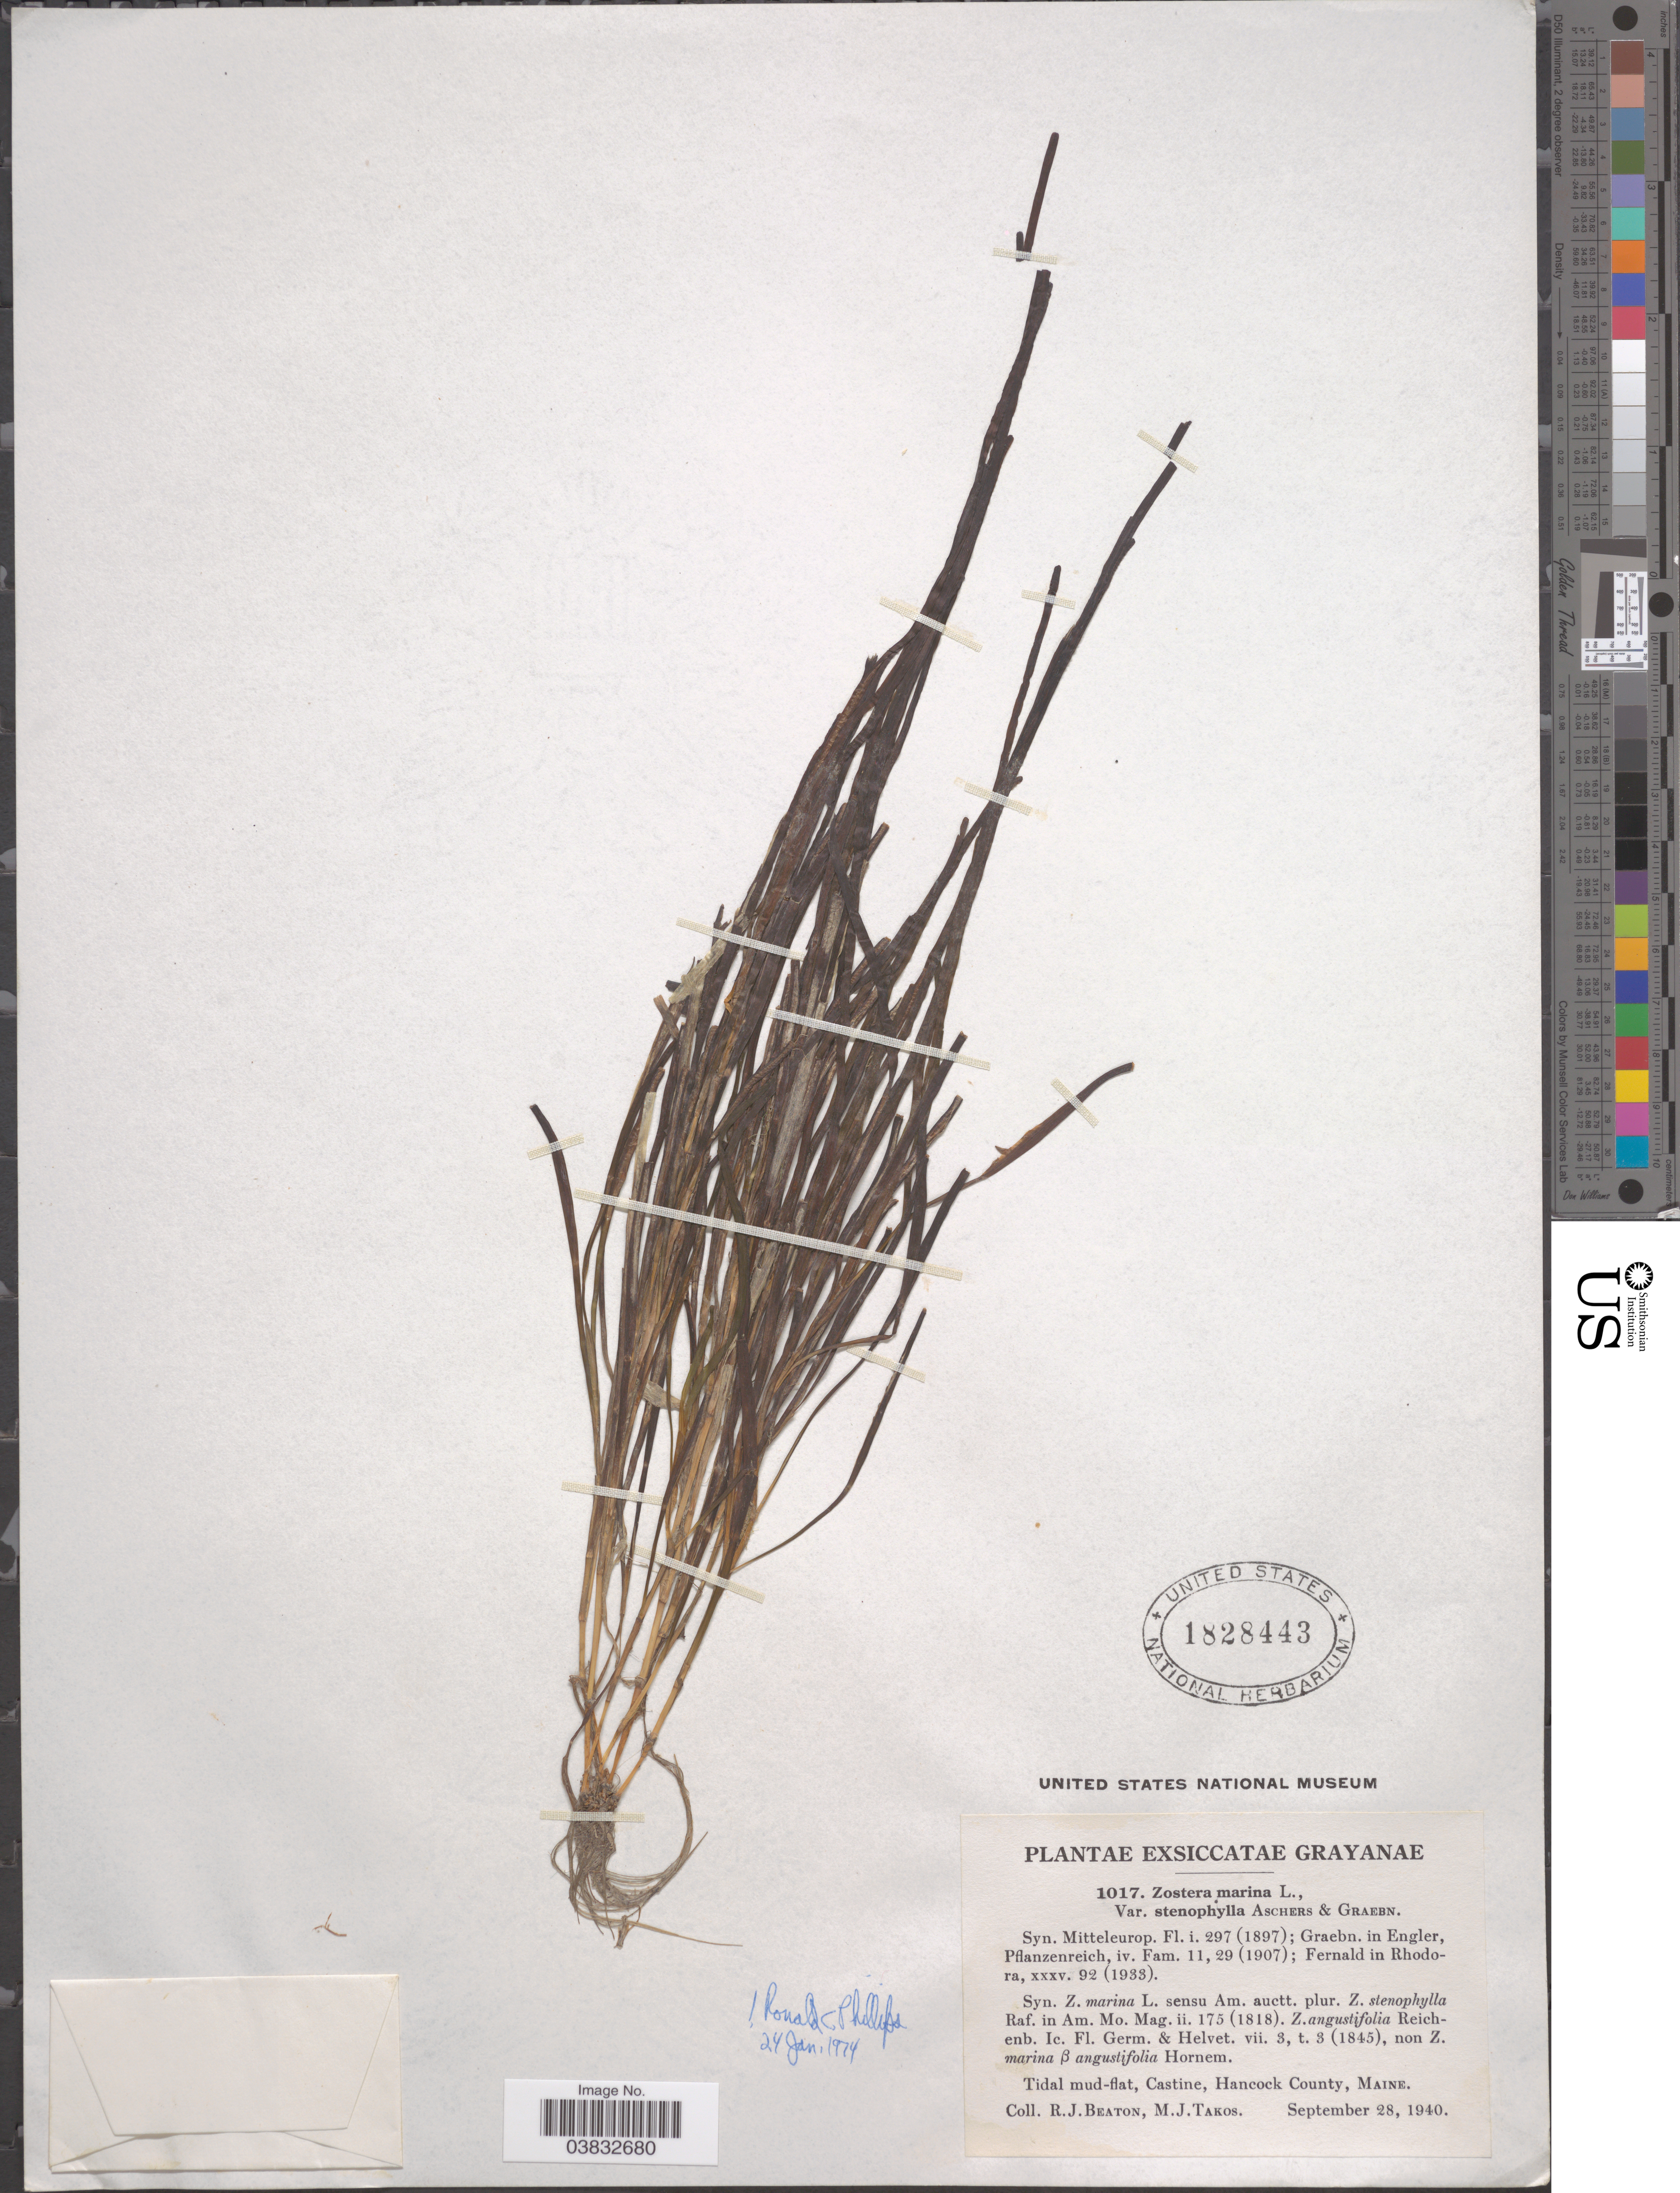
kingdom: Plantae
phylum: Tracheophyta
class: Liliopsida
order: Alismatales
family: Zosteraceae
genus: Zostera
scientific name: Zostera marina var. stenophylla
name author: (Raf.) Asch. & Graebn.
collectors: R. Beaton & M. Takos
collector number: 1017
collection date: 1940-09-28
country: United States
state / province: Maine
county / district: Hancock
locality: Grayanae. Castine, Hancock County.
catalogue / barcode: US 1828443